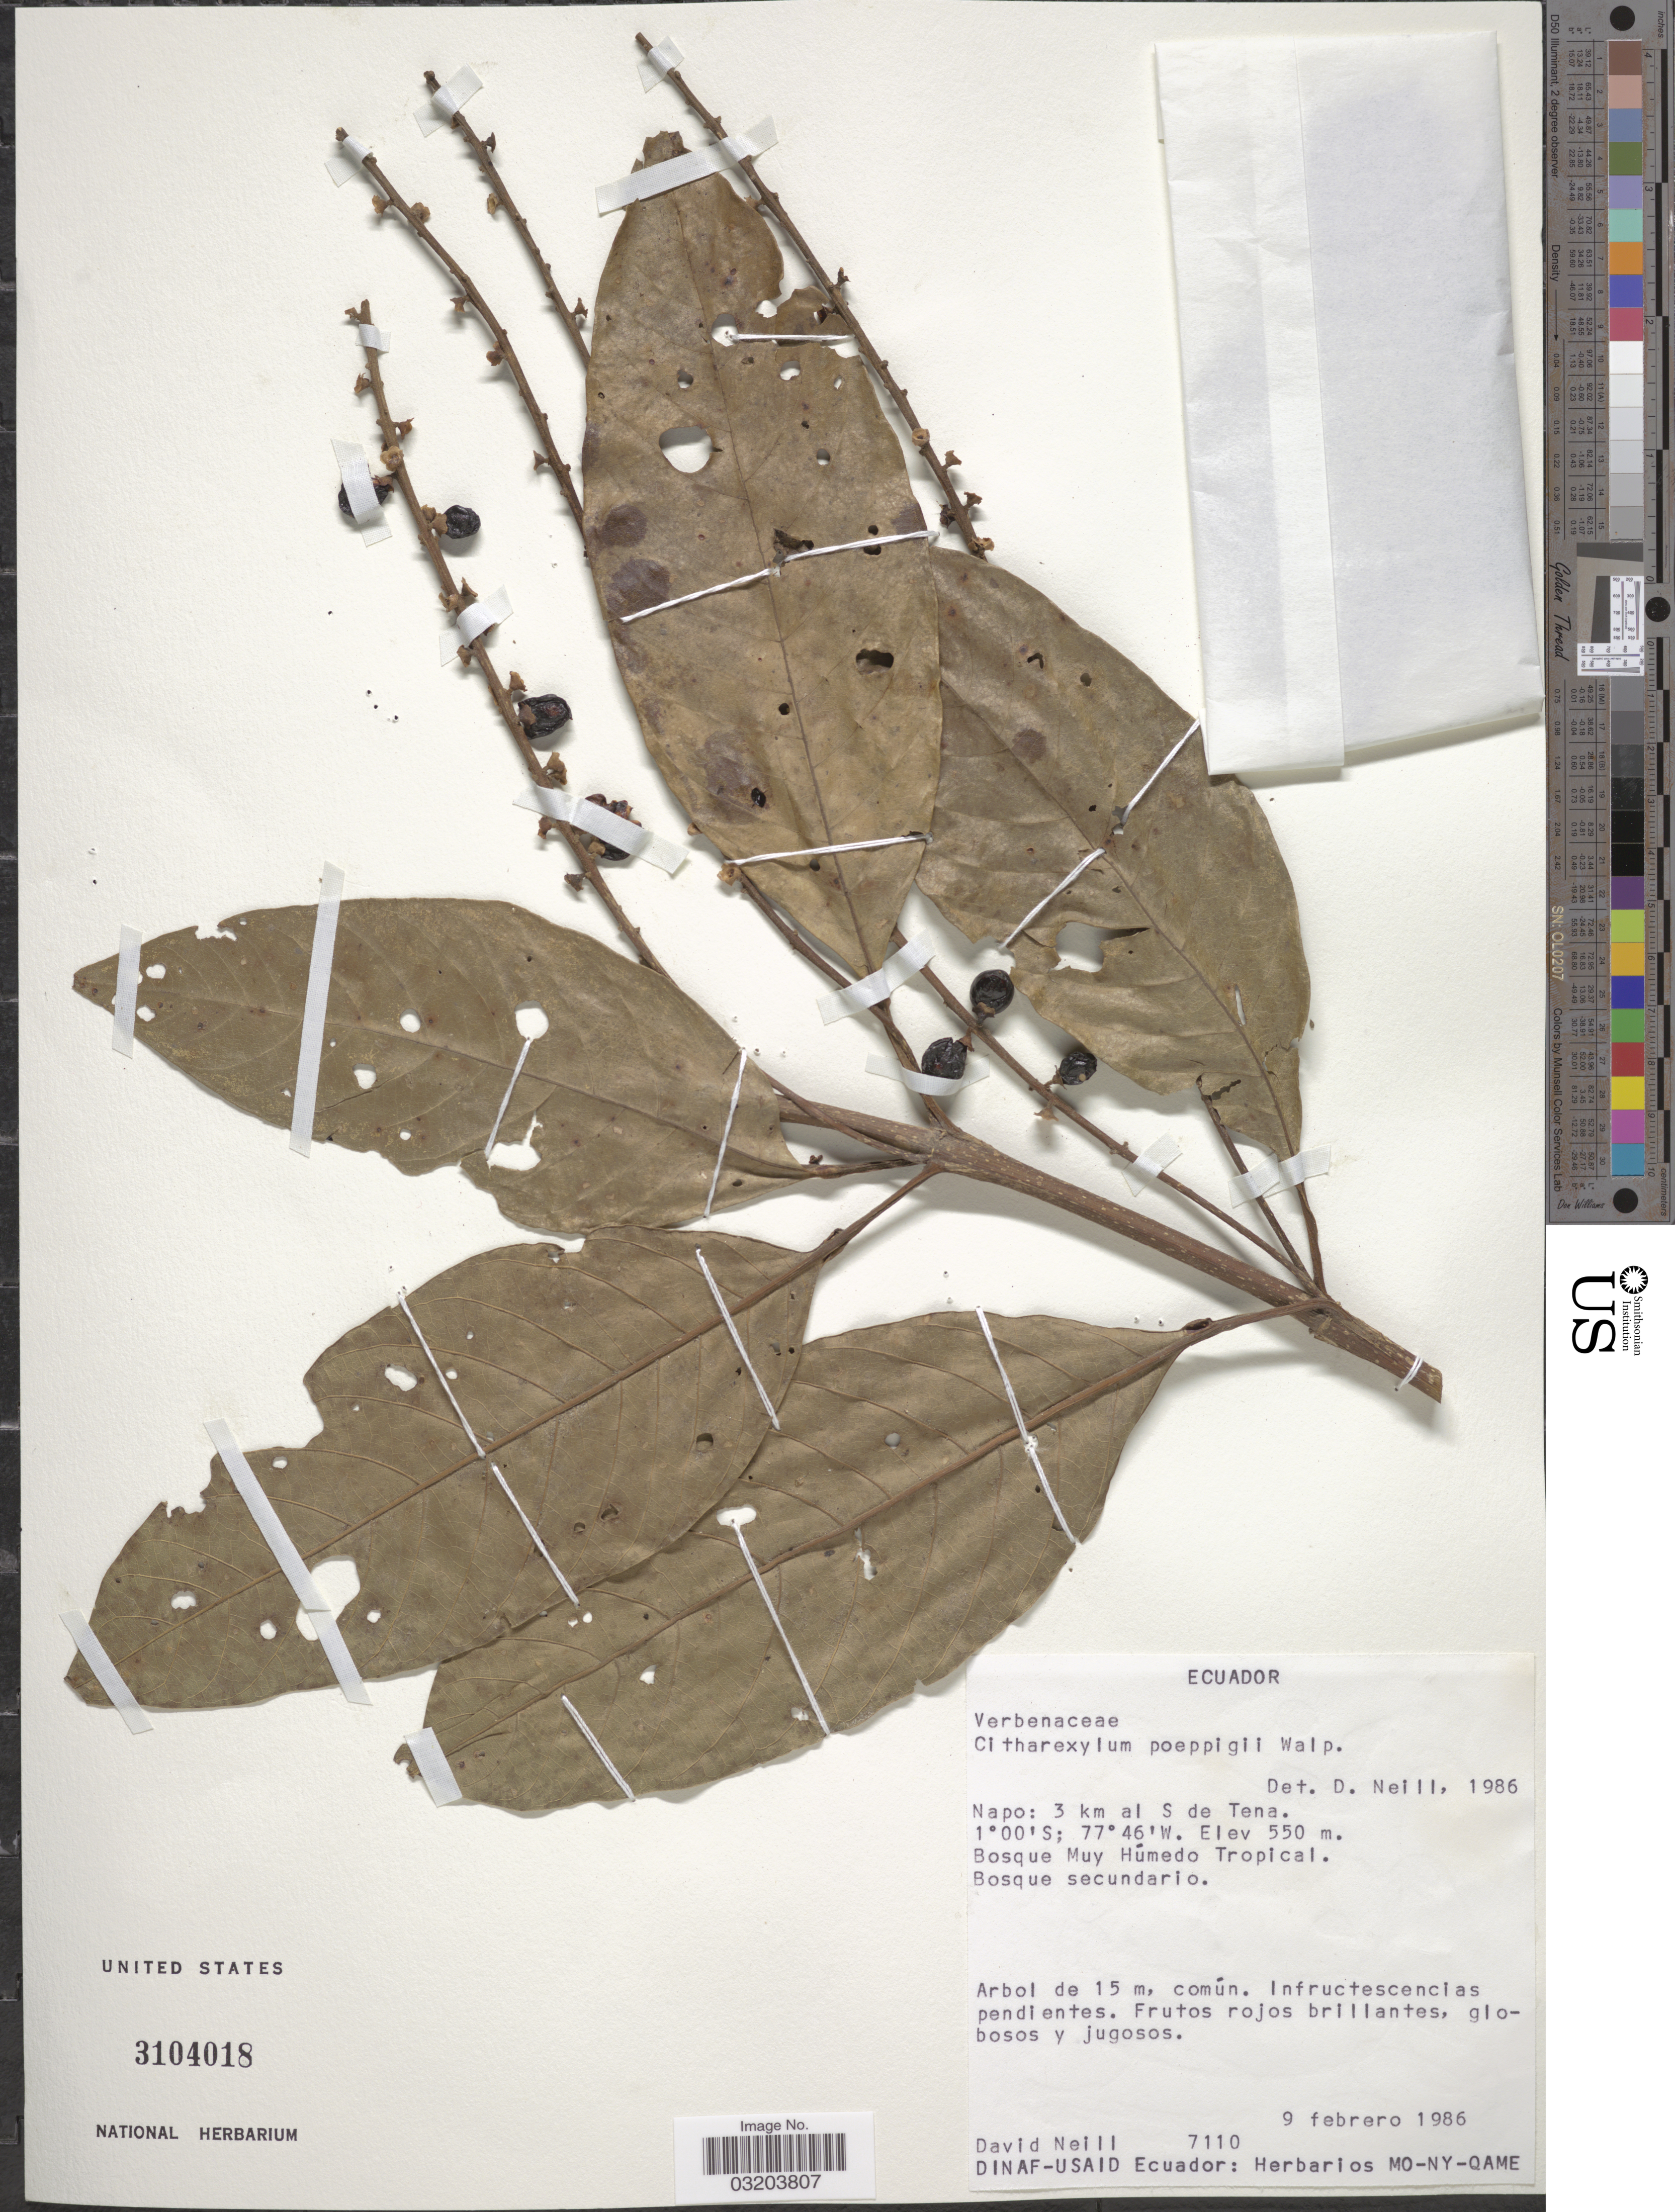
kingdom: Plantae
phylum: Tracheophyta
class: Magnoliopsida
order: Lamiales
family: Verbenaceae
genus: Citharexylum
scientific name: Citharexylum poeppigii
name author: Walp.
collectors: D. Neill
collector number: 7110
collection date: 1986-02-09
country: Ecuador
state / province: Napo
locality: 3 km al S de Tena.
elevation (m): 550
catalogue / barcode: US 3104018